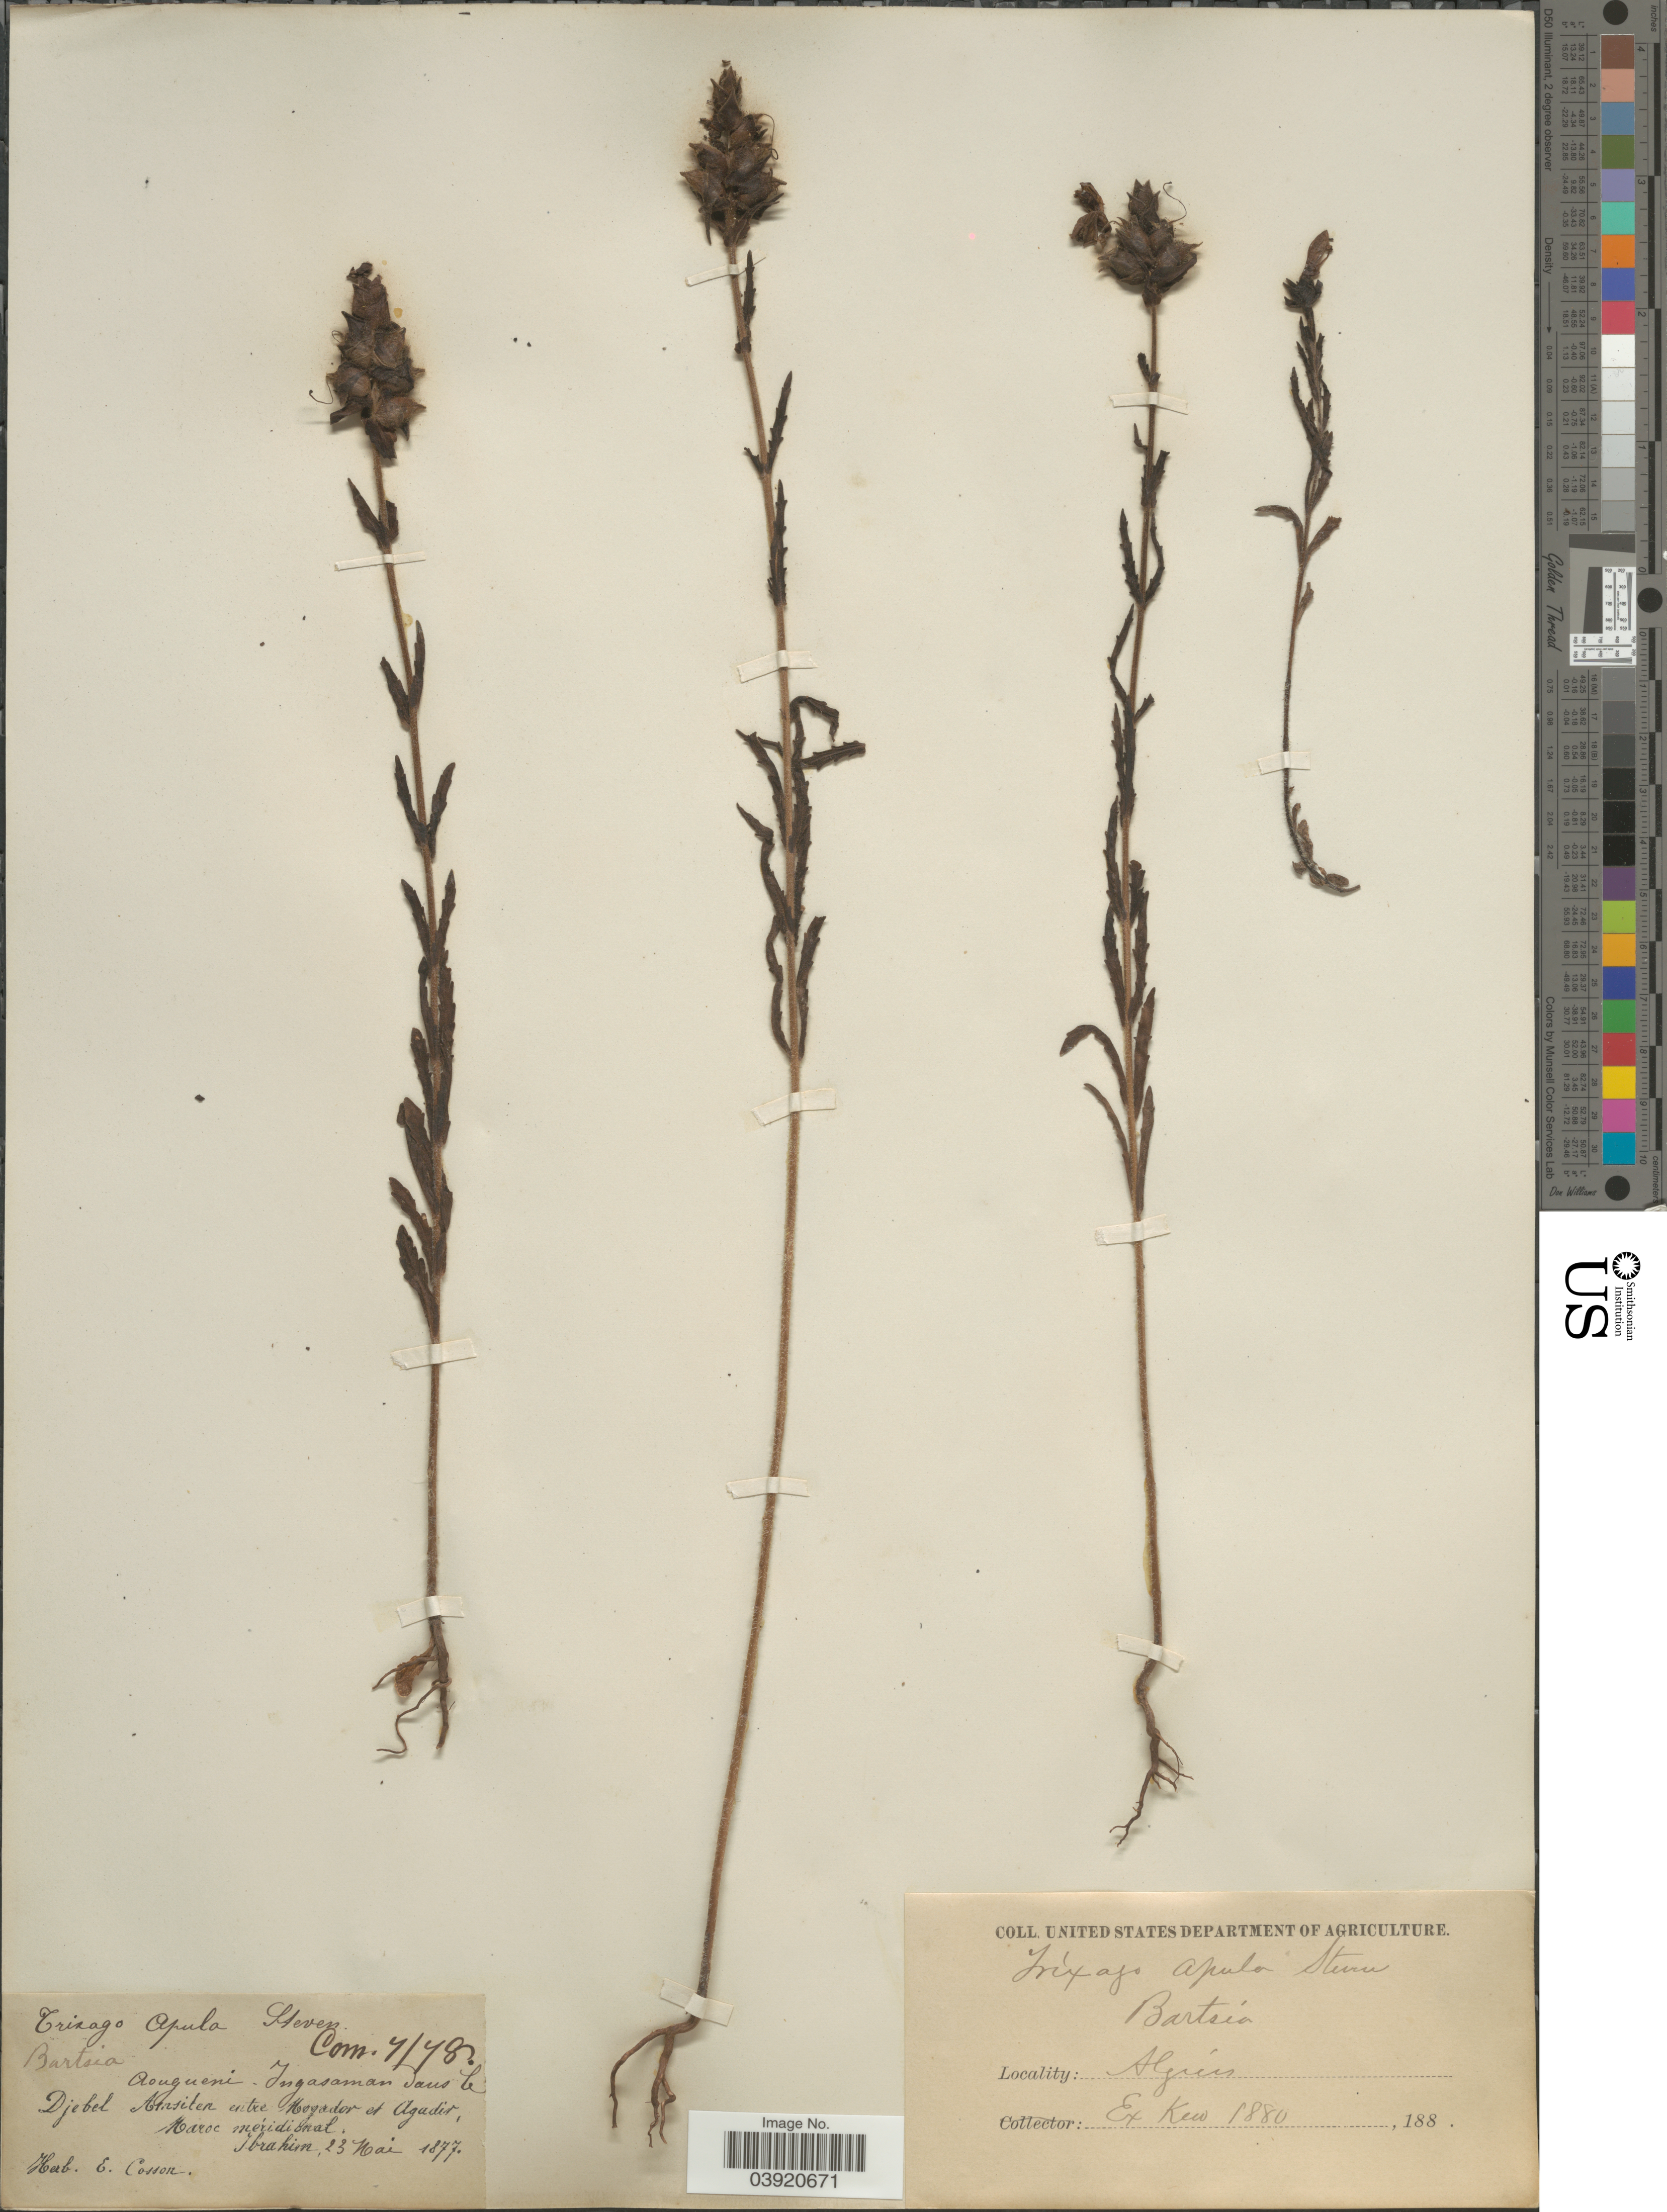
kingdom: Plantae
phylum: Tracheophyta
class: Magnoliopsida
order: Lamiales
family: Orobanchaceae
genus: Trixago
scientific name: Trixago apula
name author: Steven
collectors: -. Ibrahim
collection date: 1877-05-23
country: Morocco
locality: Aougueni-Ingasaman dans le Djebel Amsiten entre Mogador et Agadir, Maroc méridional. Algiers [unsure placement]